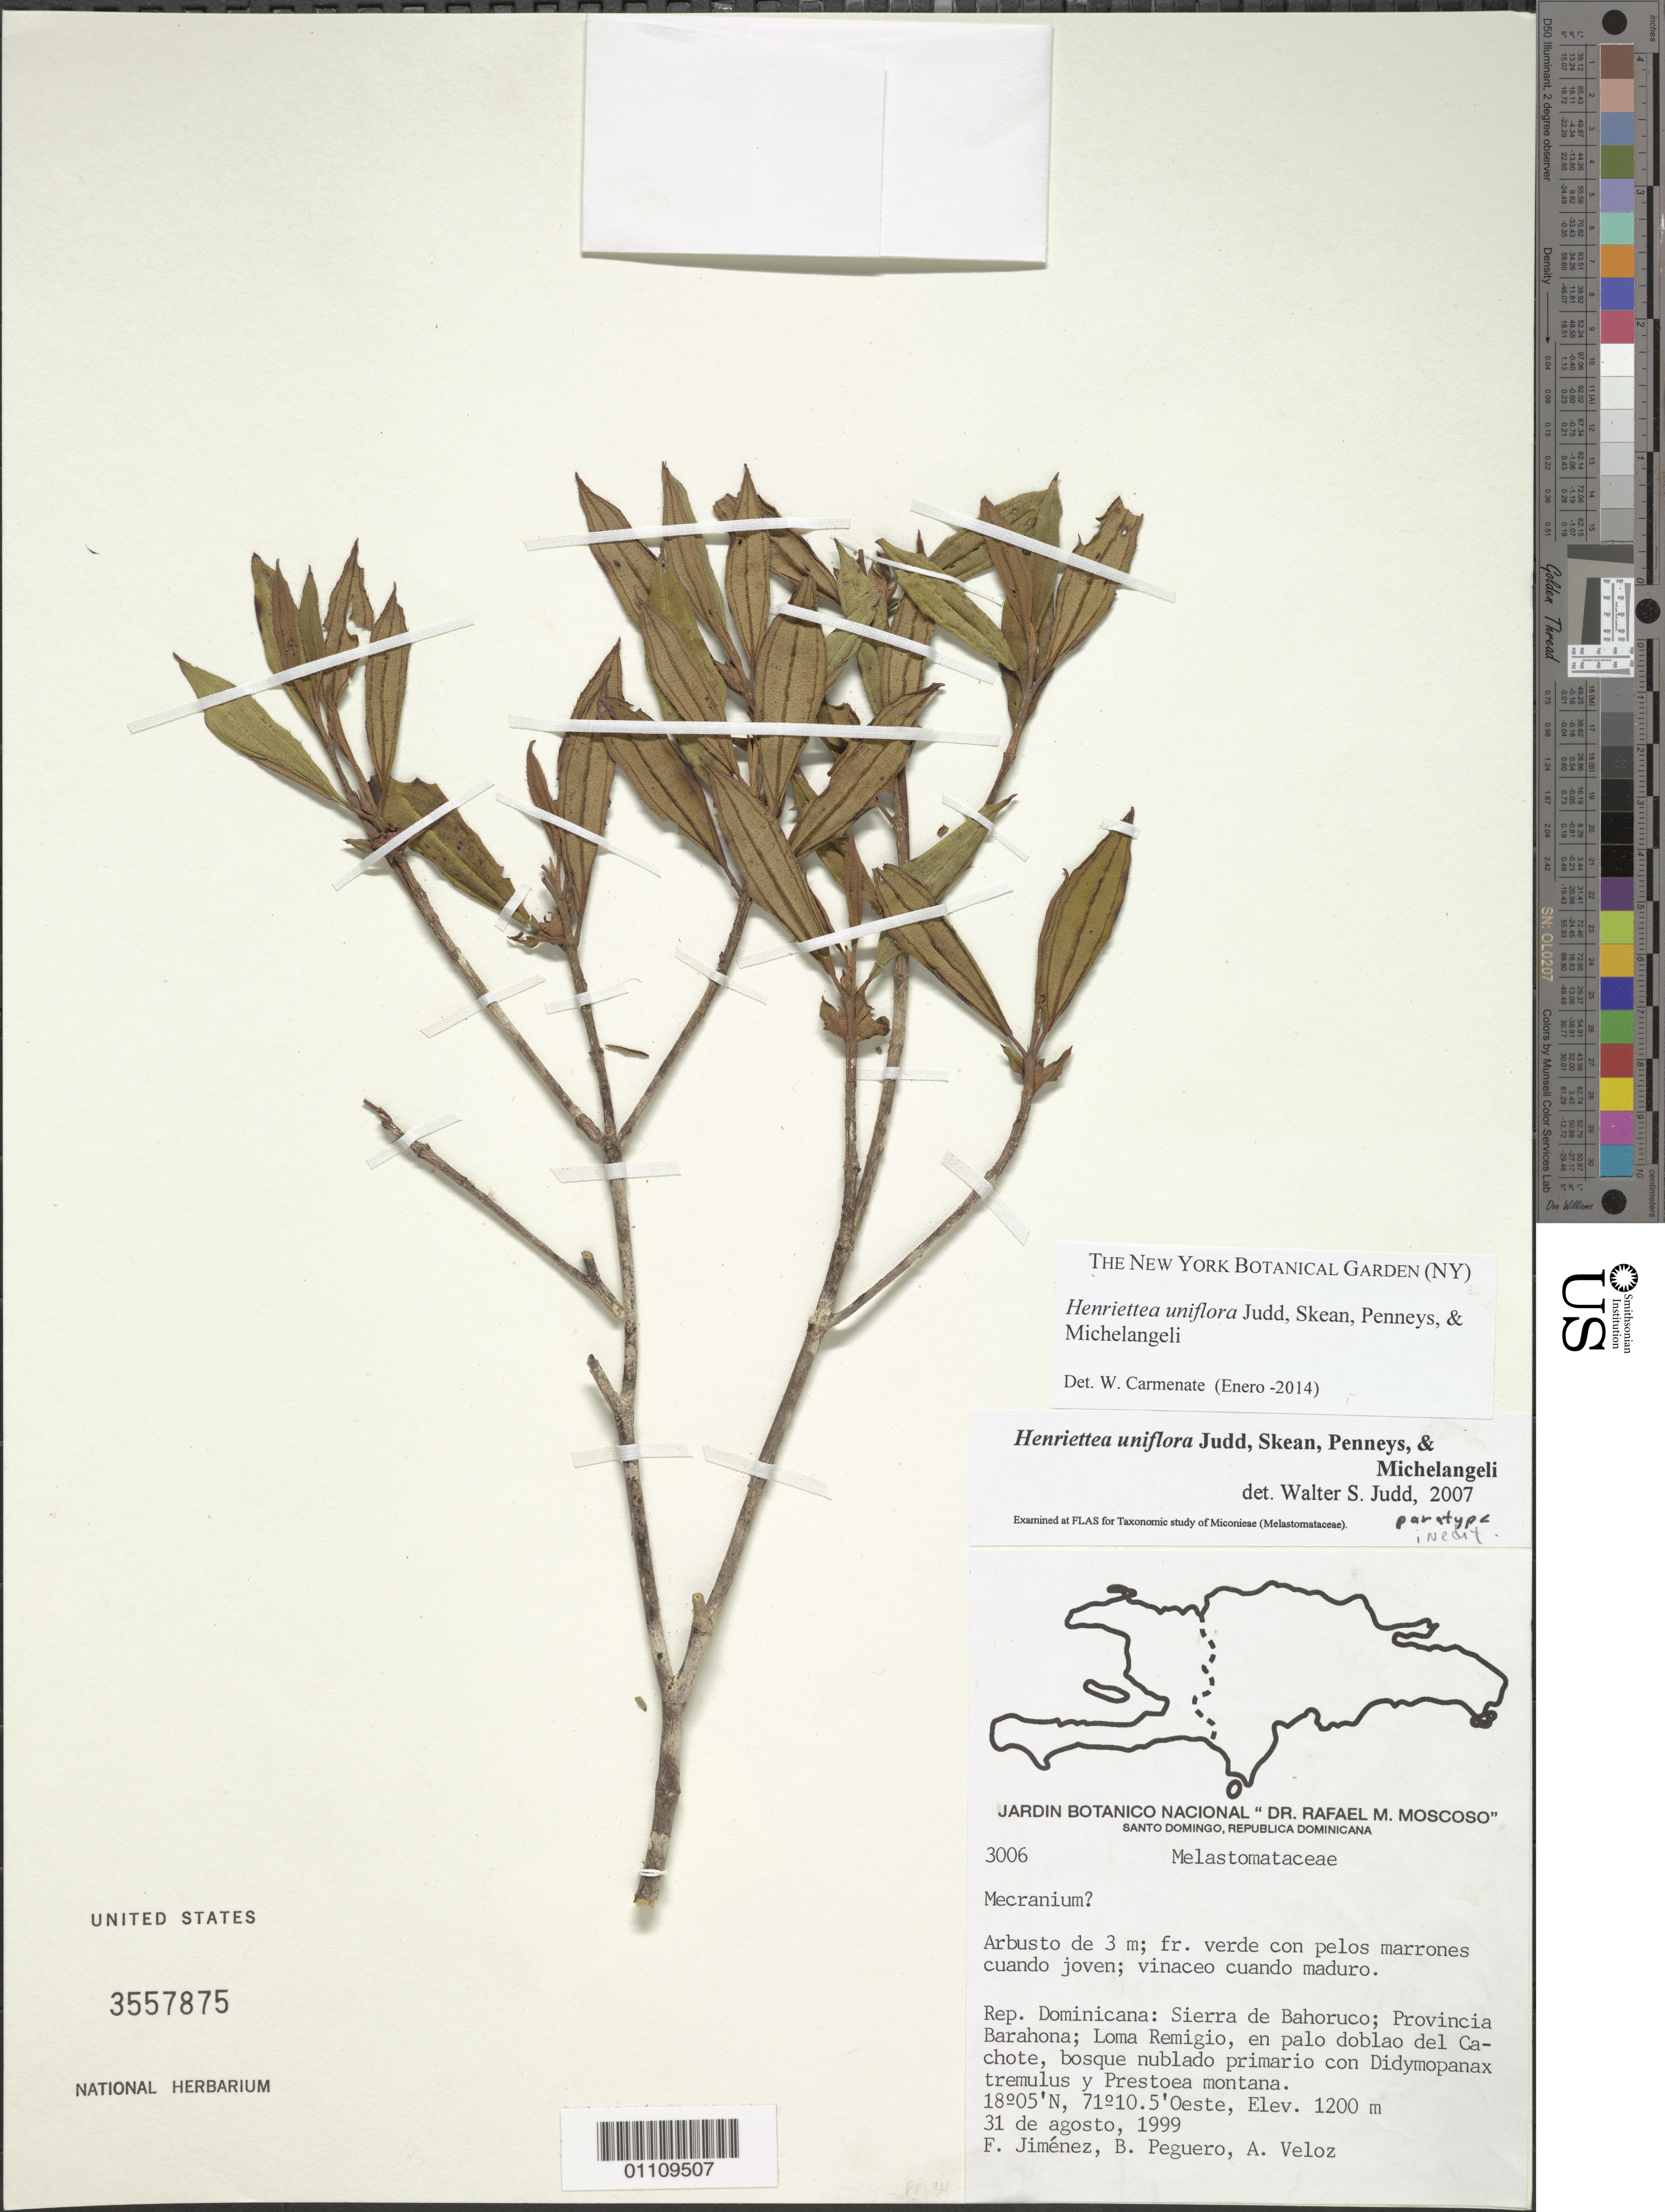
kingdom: Plantae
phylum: Tracheophyta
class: Magnoliopsida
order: Myrtales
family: Melastomataceae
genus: Henriettea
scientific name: Henriettea uniflora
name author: Judd & et al.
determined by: Carmenate, W.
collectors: F. Jiménez, B. Peguero & A. Veloz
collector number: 3006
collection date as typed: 31 Aug 1999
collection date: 1999-08-31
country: Dominican Republic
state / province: Barahona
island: Hispaniola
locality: Sierra de Bahoruco, Loma Remigio, en palo doblao del Cachote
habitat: Bosque nublado pirmario con Didymopanax tremulus y Prestoea montana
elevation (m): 1200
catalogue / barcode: US 3557875